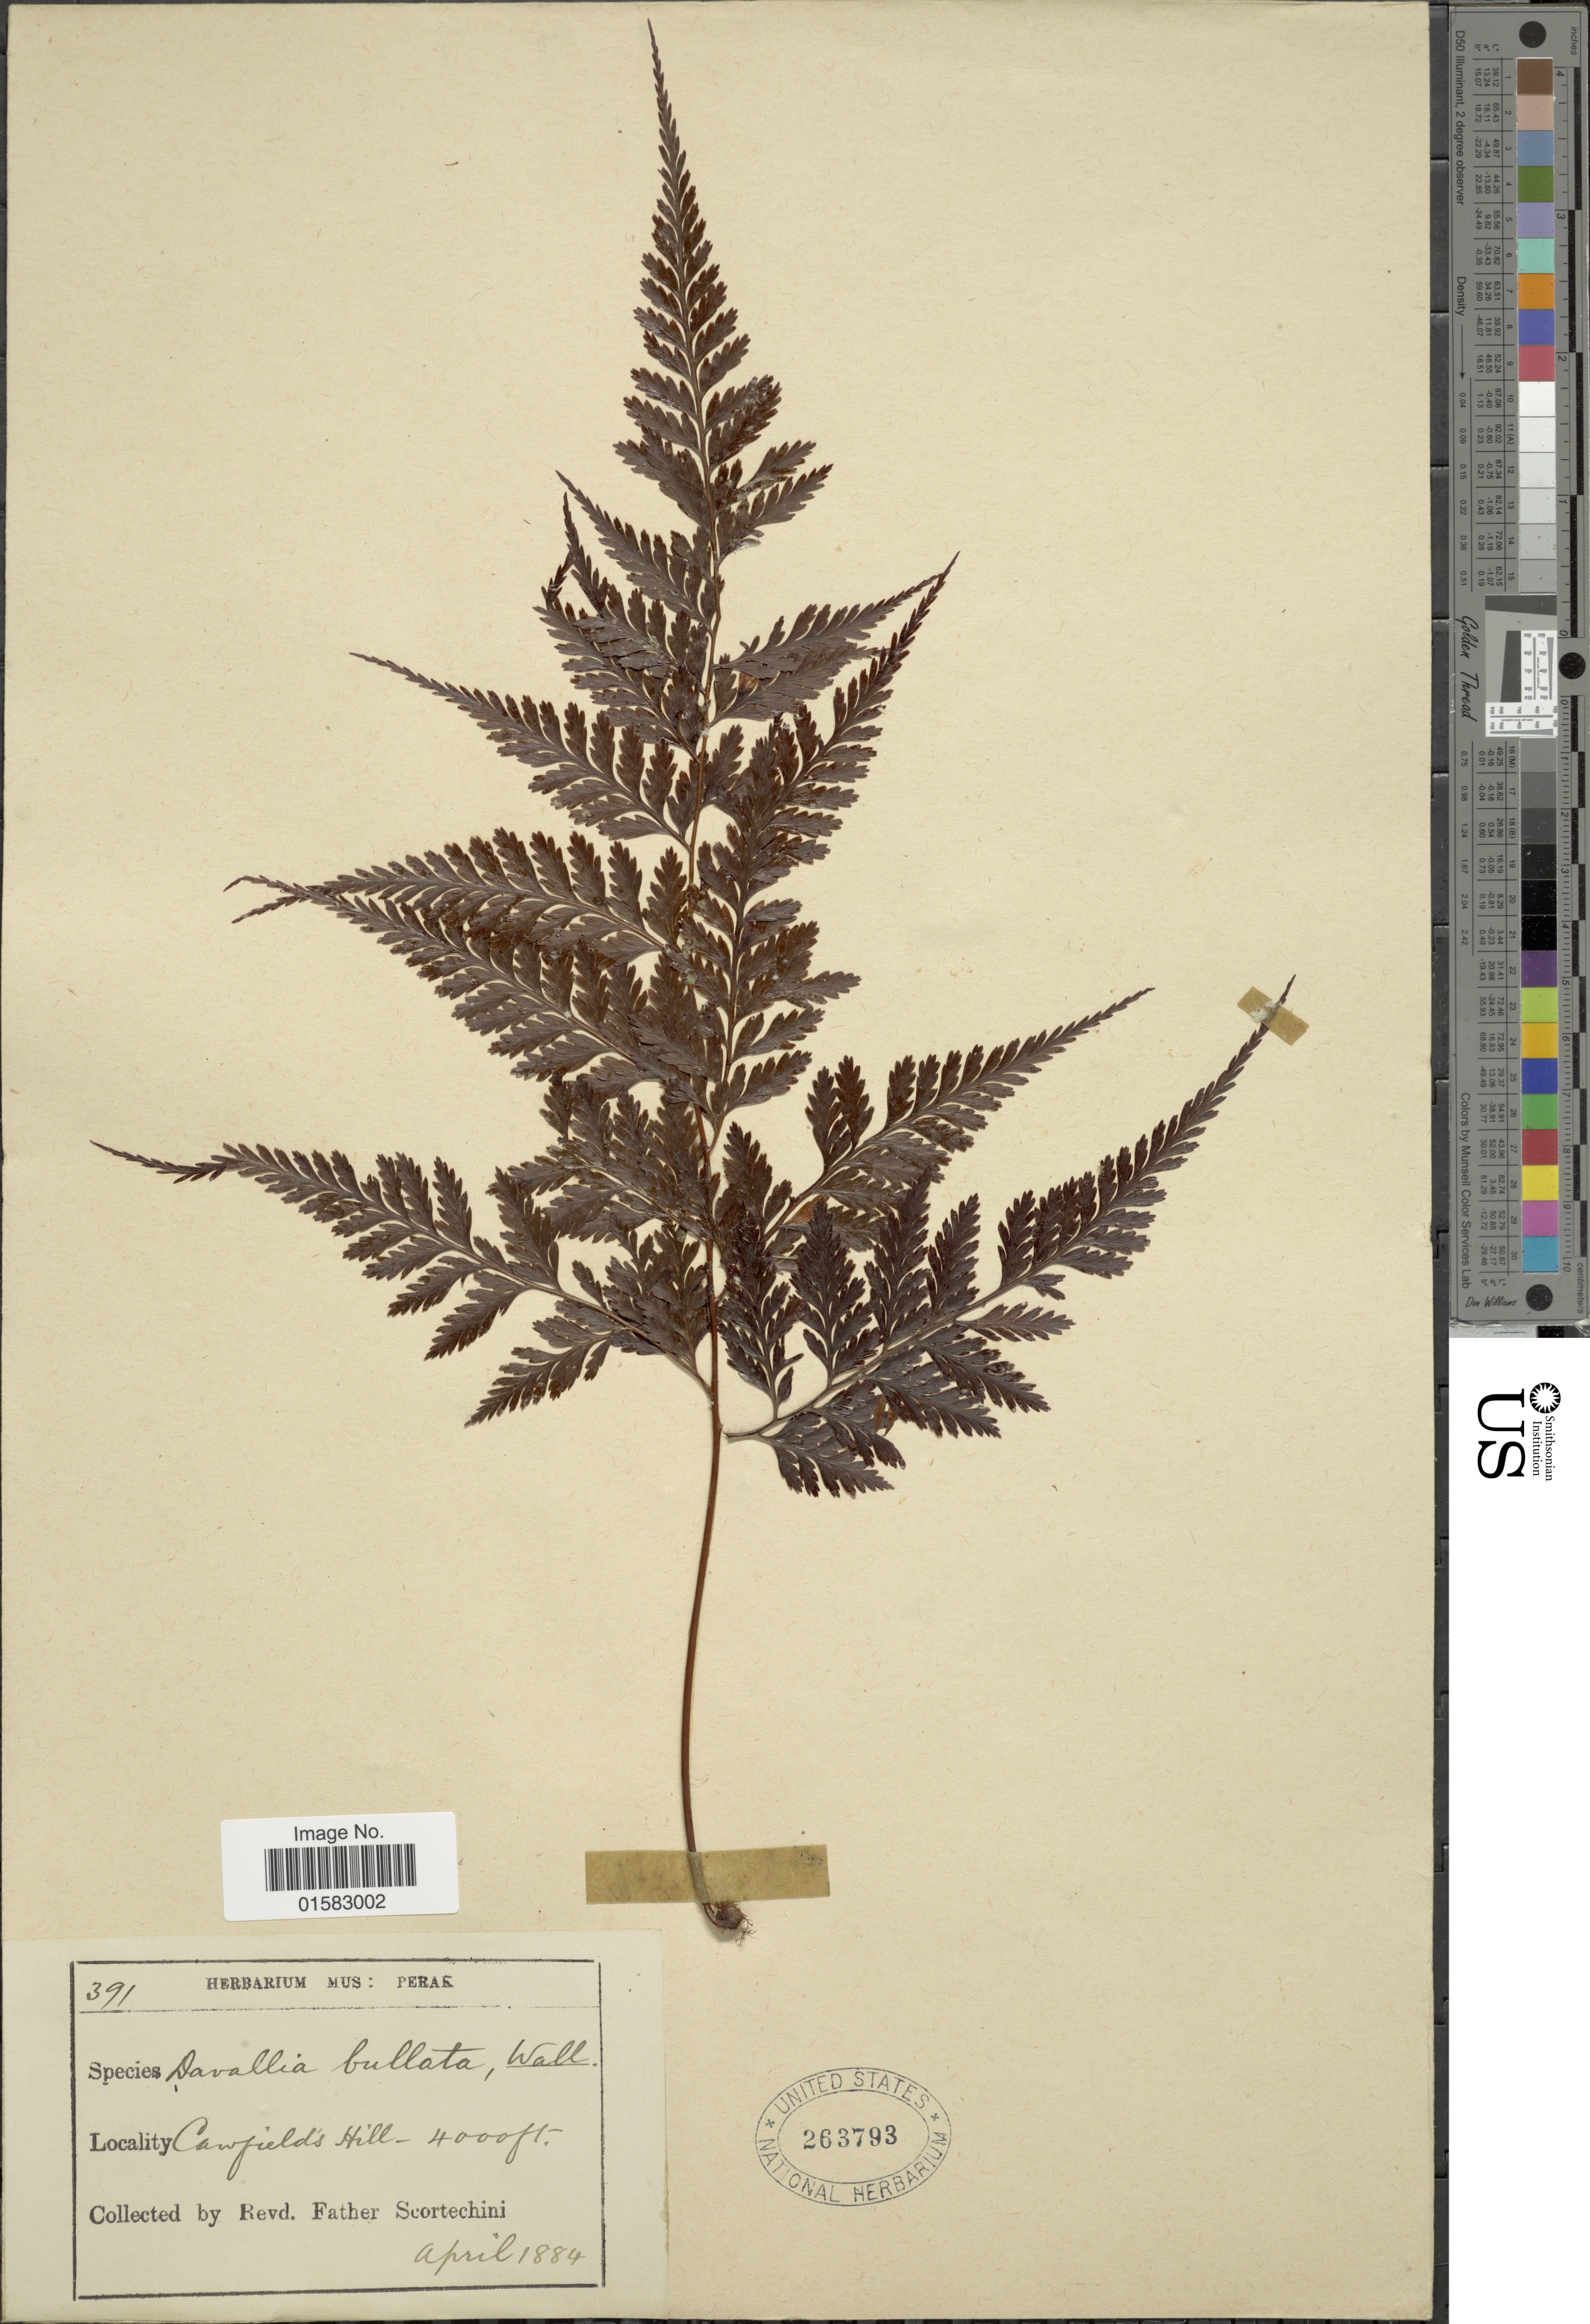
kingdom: Plantae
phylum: Tracheophyta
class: Polypodiopsida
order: Polypodiales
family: Davalliaceae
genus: Davallia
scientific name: Davallia trichomanoides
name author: Blume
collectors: Fr. Scortechini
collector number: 391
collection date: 1884-04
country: Malaysia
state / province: Perak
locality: Cawfield's Hill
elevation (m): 1219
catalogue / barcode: US 263793